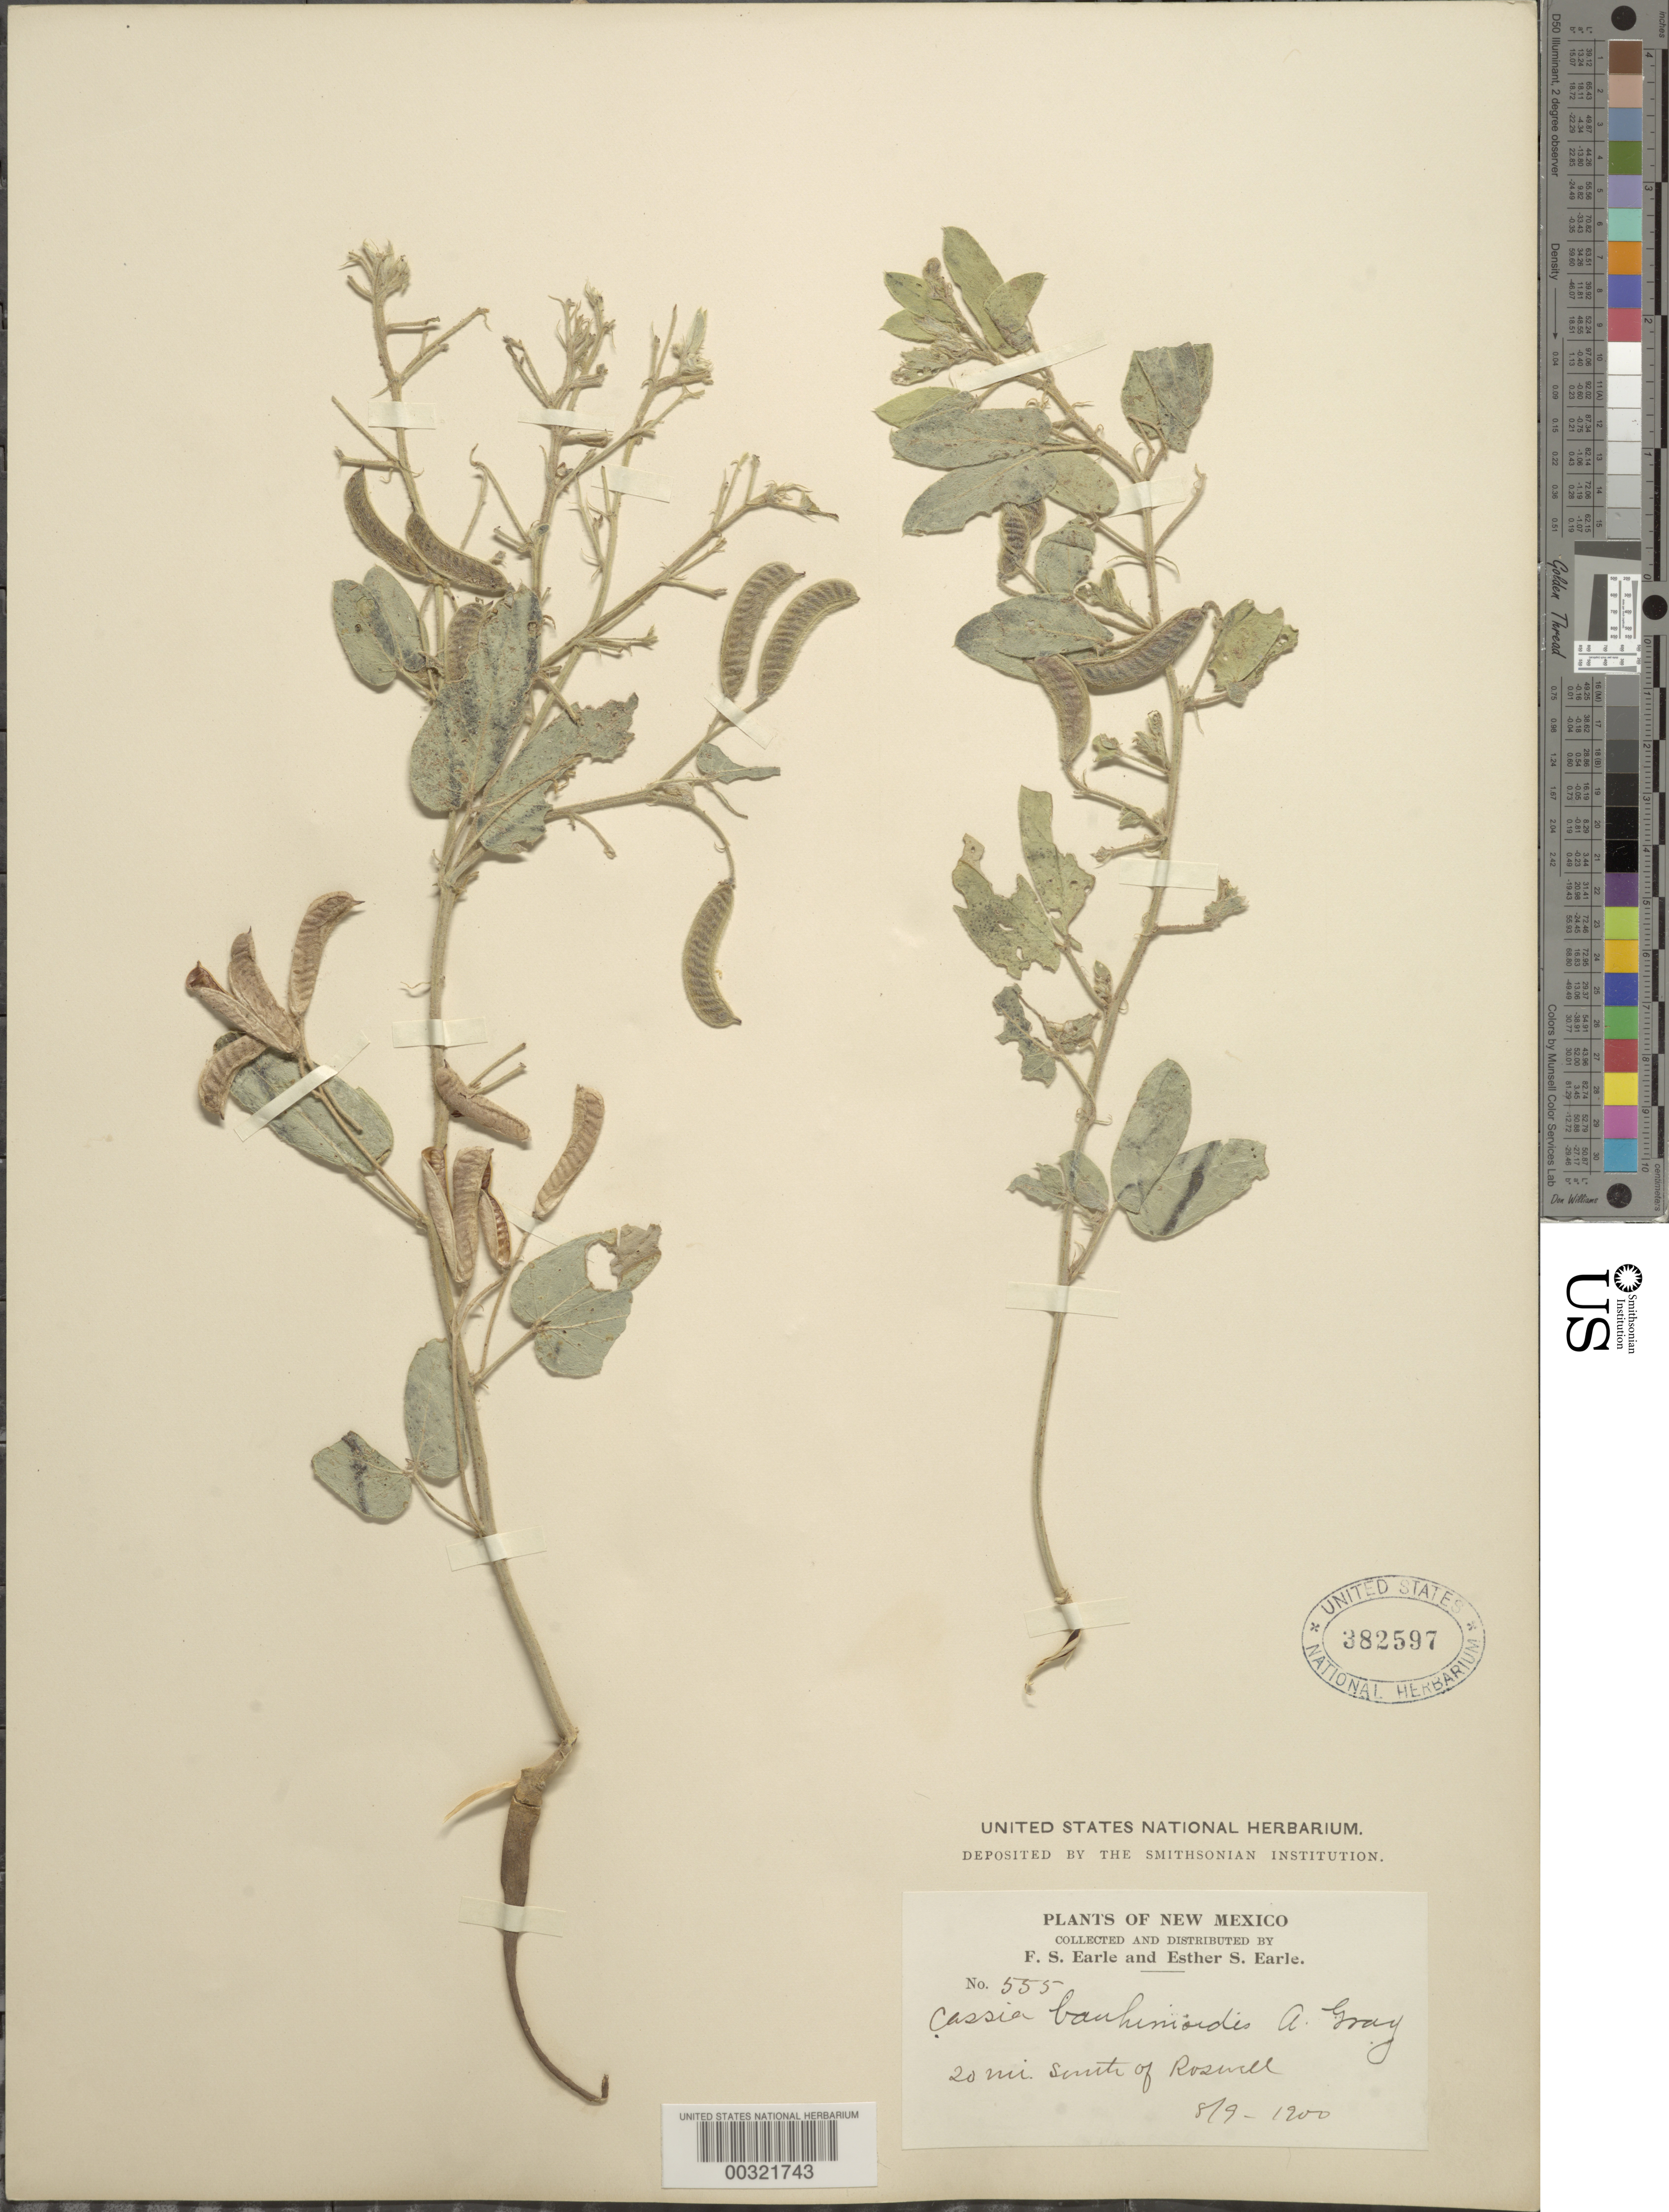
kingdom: Plantae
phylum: Tracheophyta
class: Magnoliopsida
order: Fabales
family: Fabaceae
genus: Senna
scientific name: Senna bauhinioides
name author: (A. Gray) H.S. Irwin & Barneby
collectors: F. S. Earle & E. S. Earle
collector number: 555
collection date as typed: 09 Aug 1900 or 08 Sep 1900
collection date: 1900-08-09 or 1900-09-08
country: United States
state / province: New Mexico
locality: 20 mi s of roswell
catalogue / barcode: US 382597